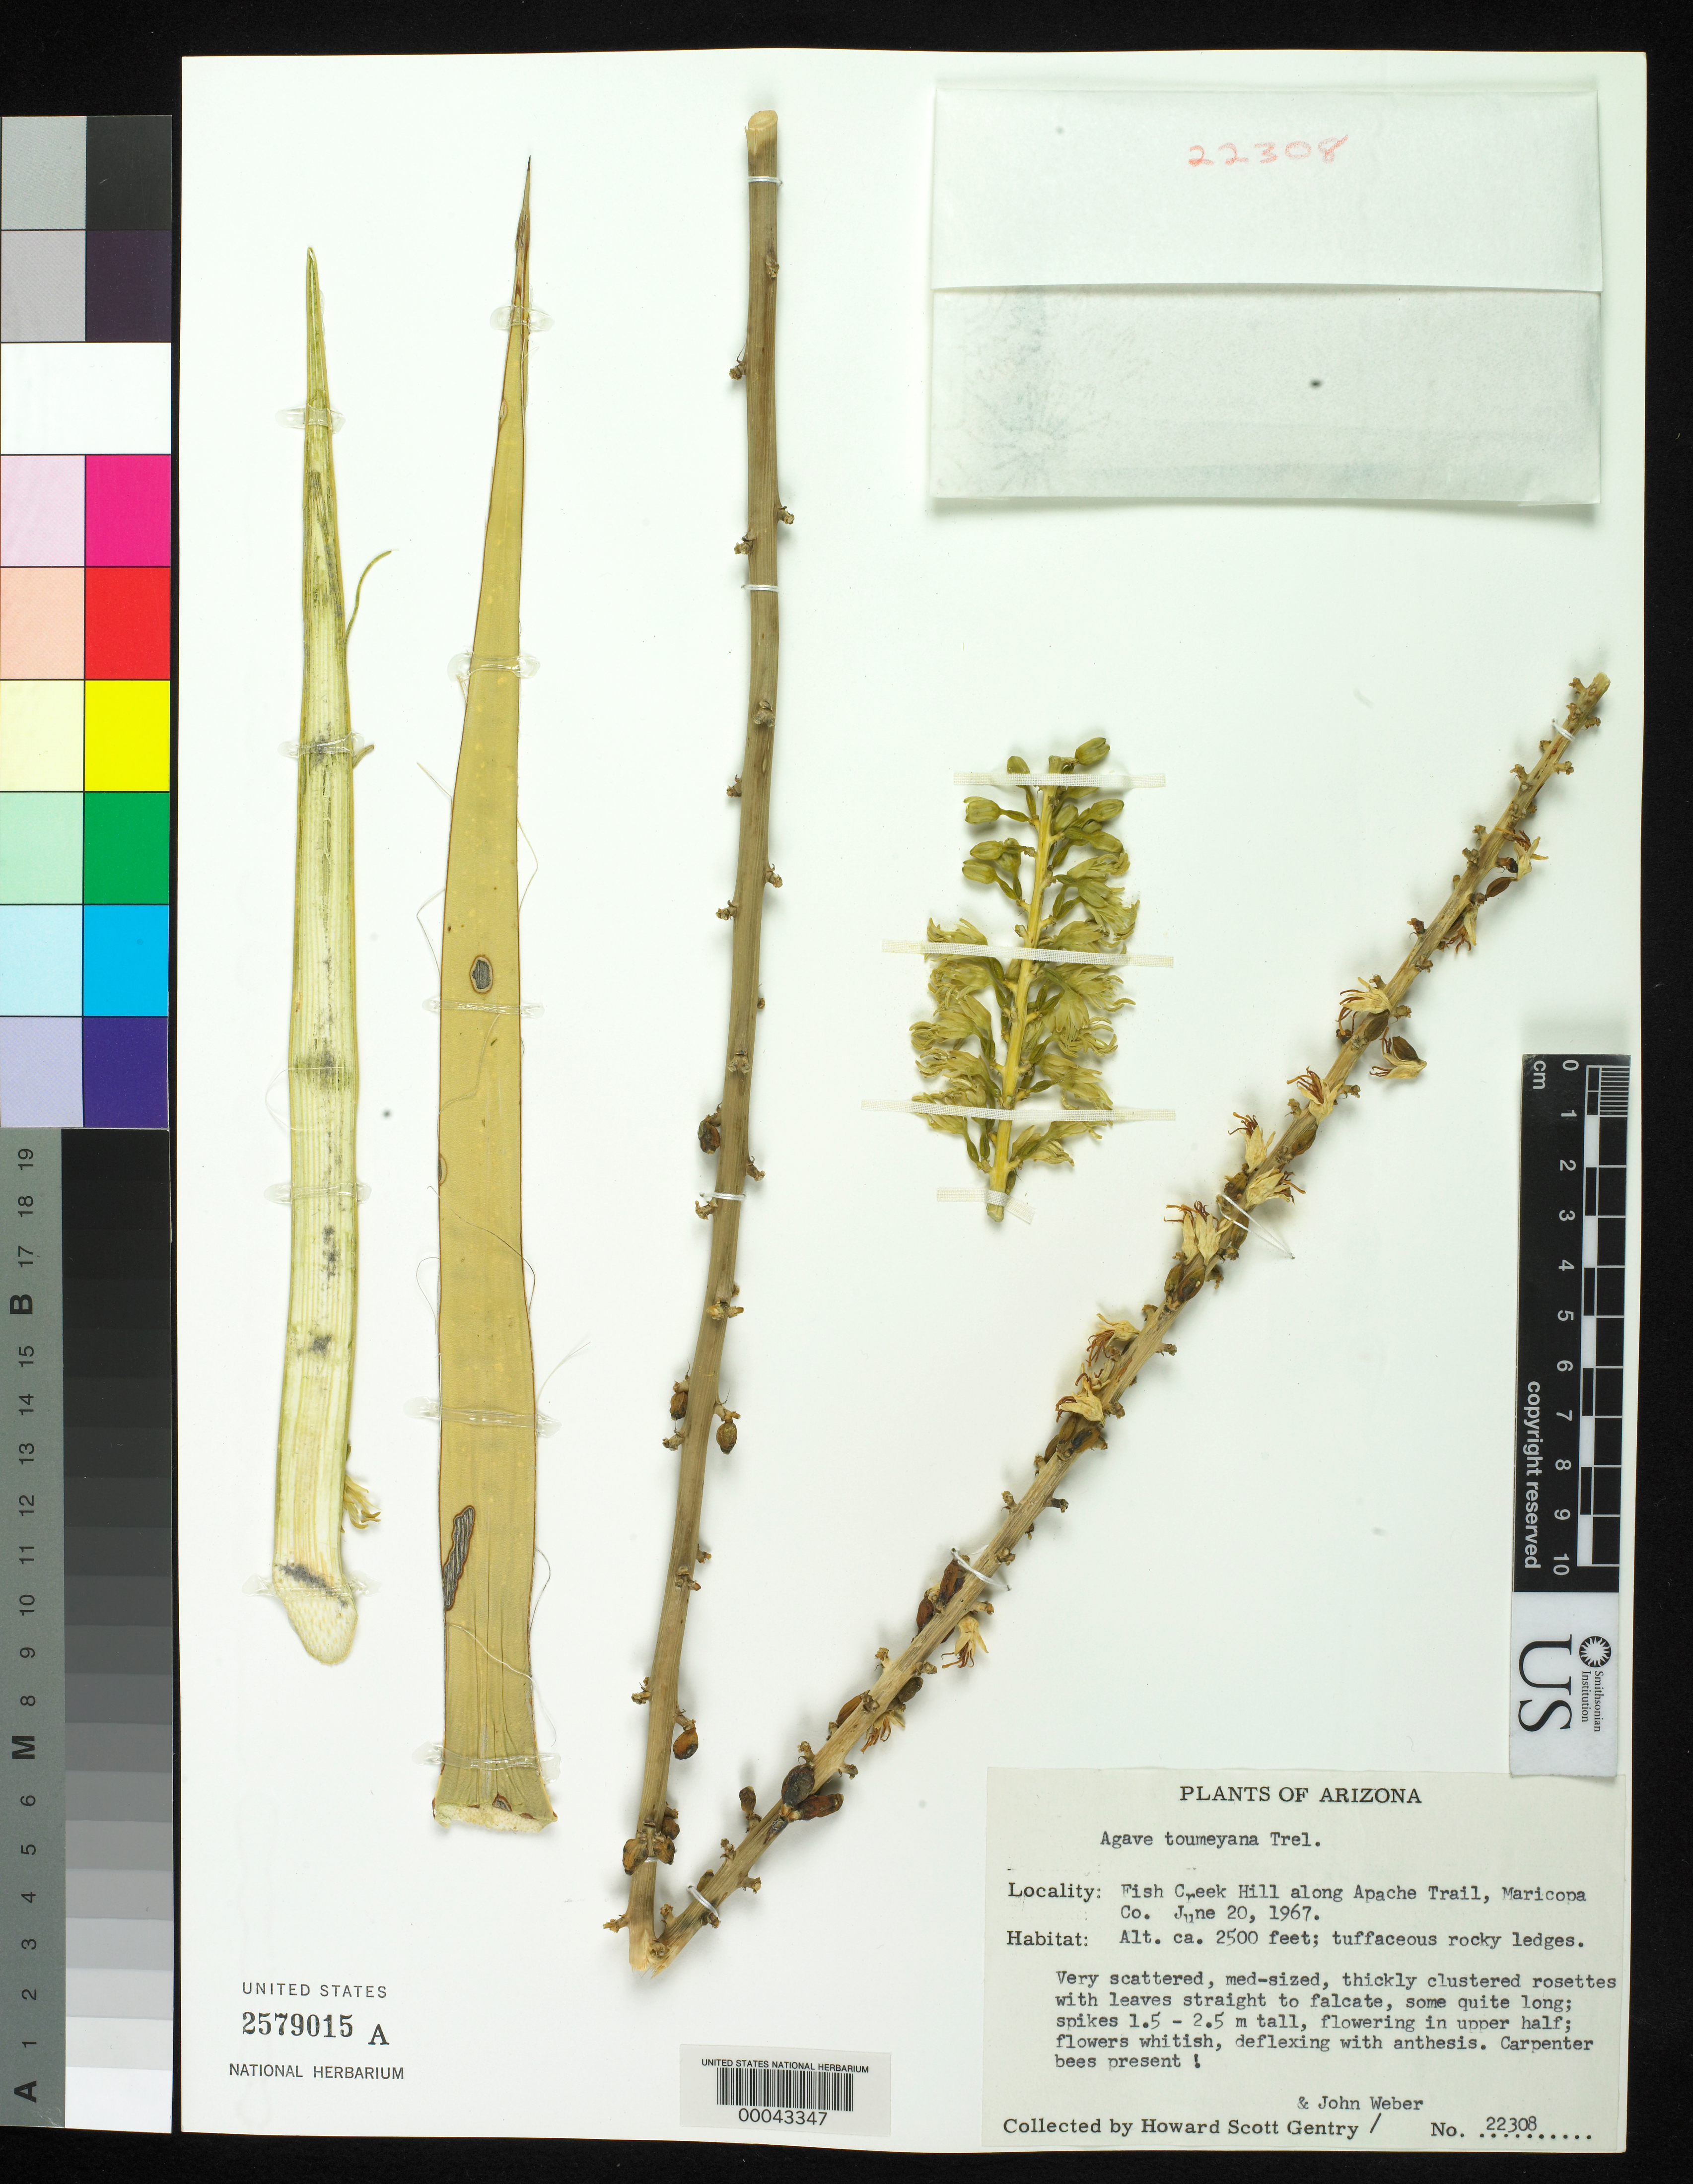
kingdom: Plantae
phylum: Tracheophyta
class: Liliopsida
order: Asparagales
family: Asparagaceae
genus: Agave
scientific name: Agave toumeyana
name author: Trel.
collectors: H. S. Gentry & J. H. Weber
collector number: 22308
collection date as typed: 20 Jun 1967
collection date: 1967-06-20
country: United States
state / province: Arizona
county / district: Maricopa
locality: Fish creek hill along apache trail.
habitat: Tuffaceous rocky ledges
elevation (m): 762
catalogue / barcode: US 2579015A